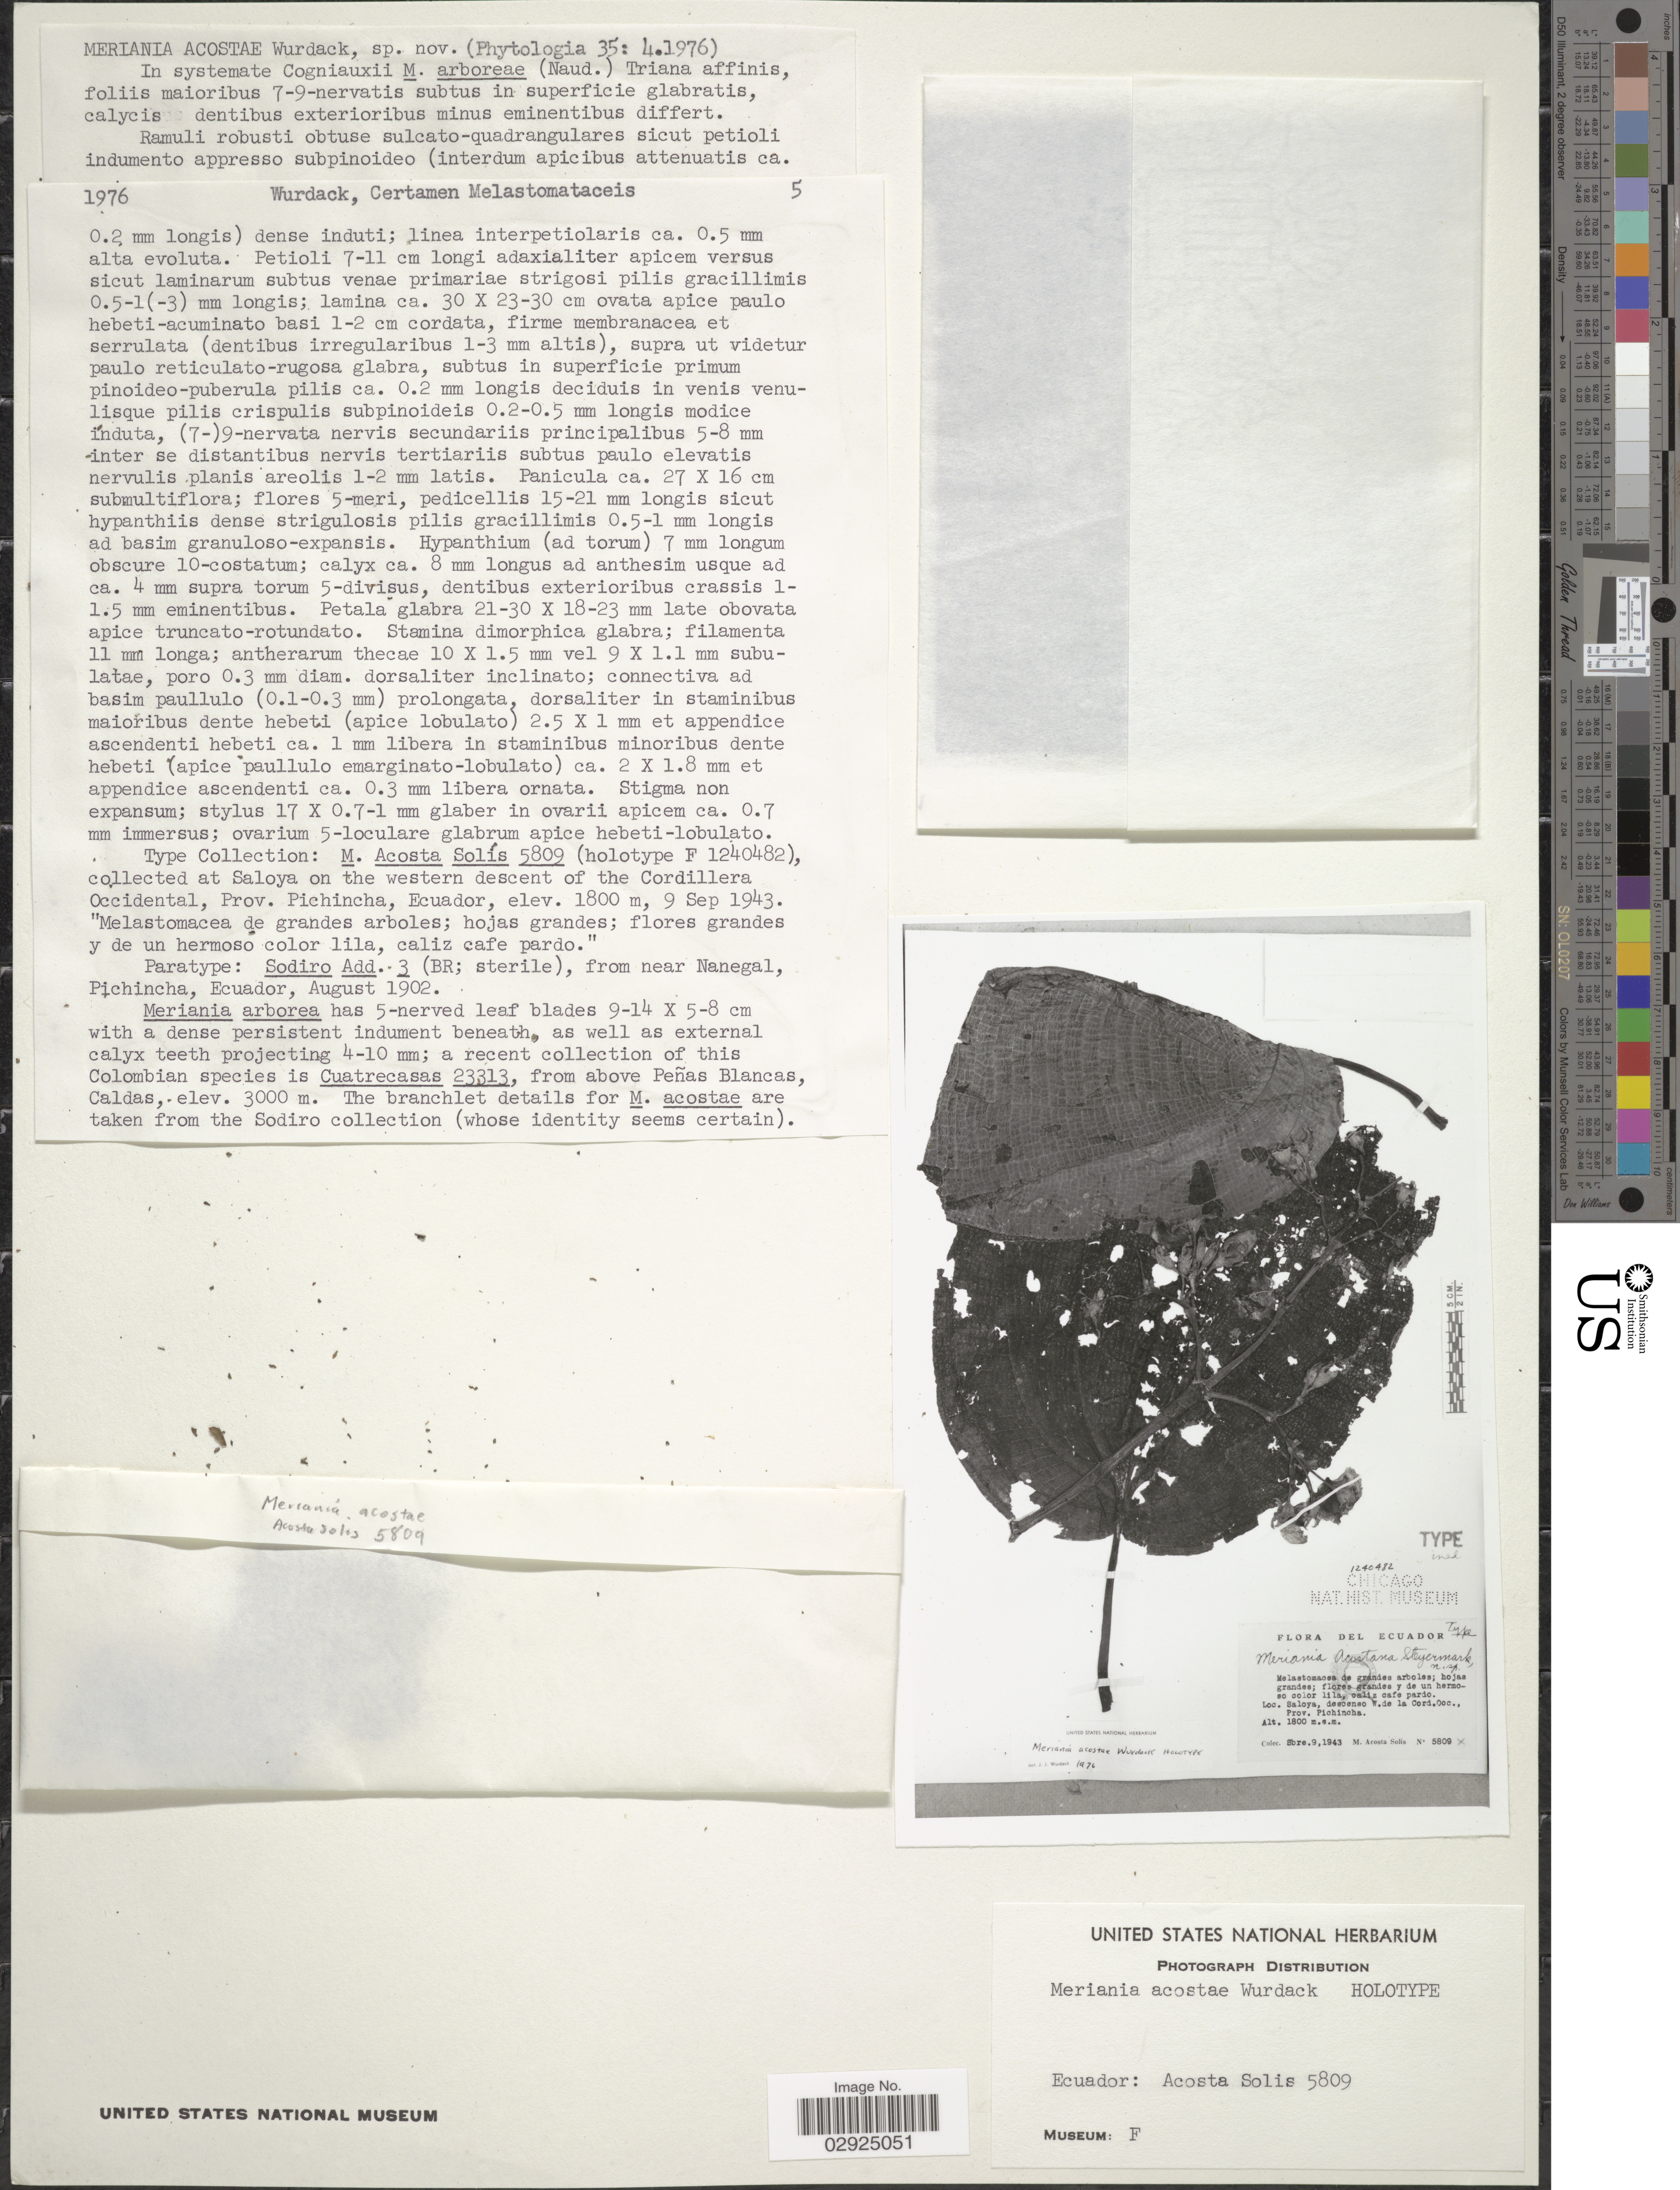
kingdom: Plantae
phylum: Tracheophyta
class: Magnoliopsida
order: Myrtales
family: Melastomataceae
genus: Meriania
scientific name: Meriania acostae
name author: Wurdack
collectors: M. Acosta Solis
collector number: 5809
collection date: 1943-09-09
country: Ecuador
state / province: Pichincha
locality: Saloya, descenso, W. de la Cord. Occ., Prov. Pichincha.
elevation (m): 1800